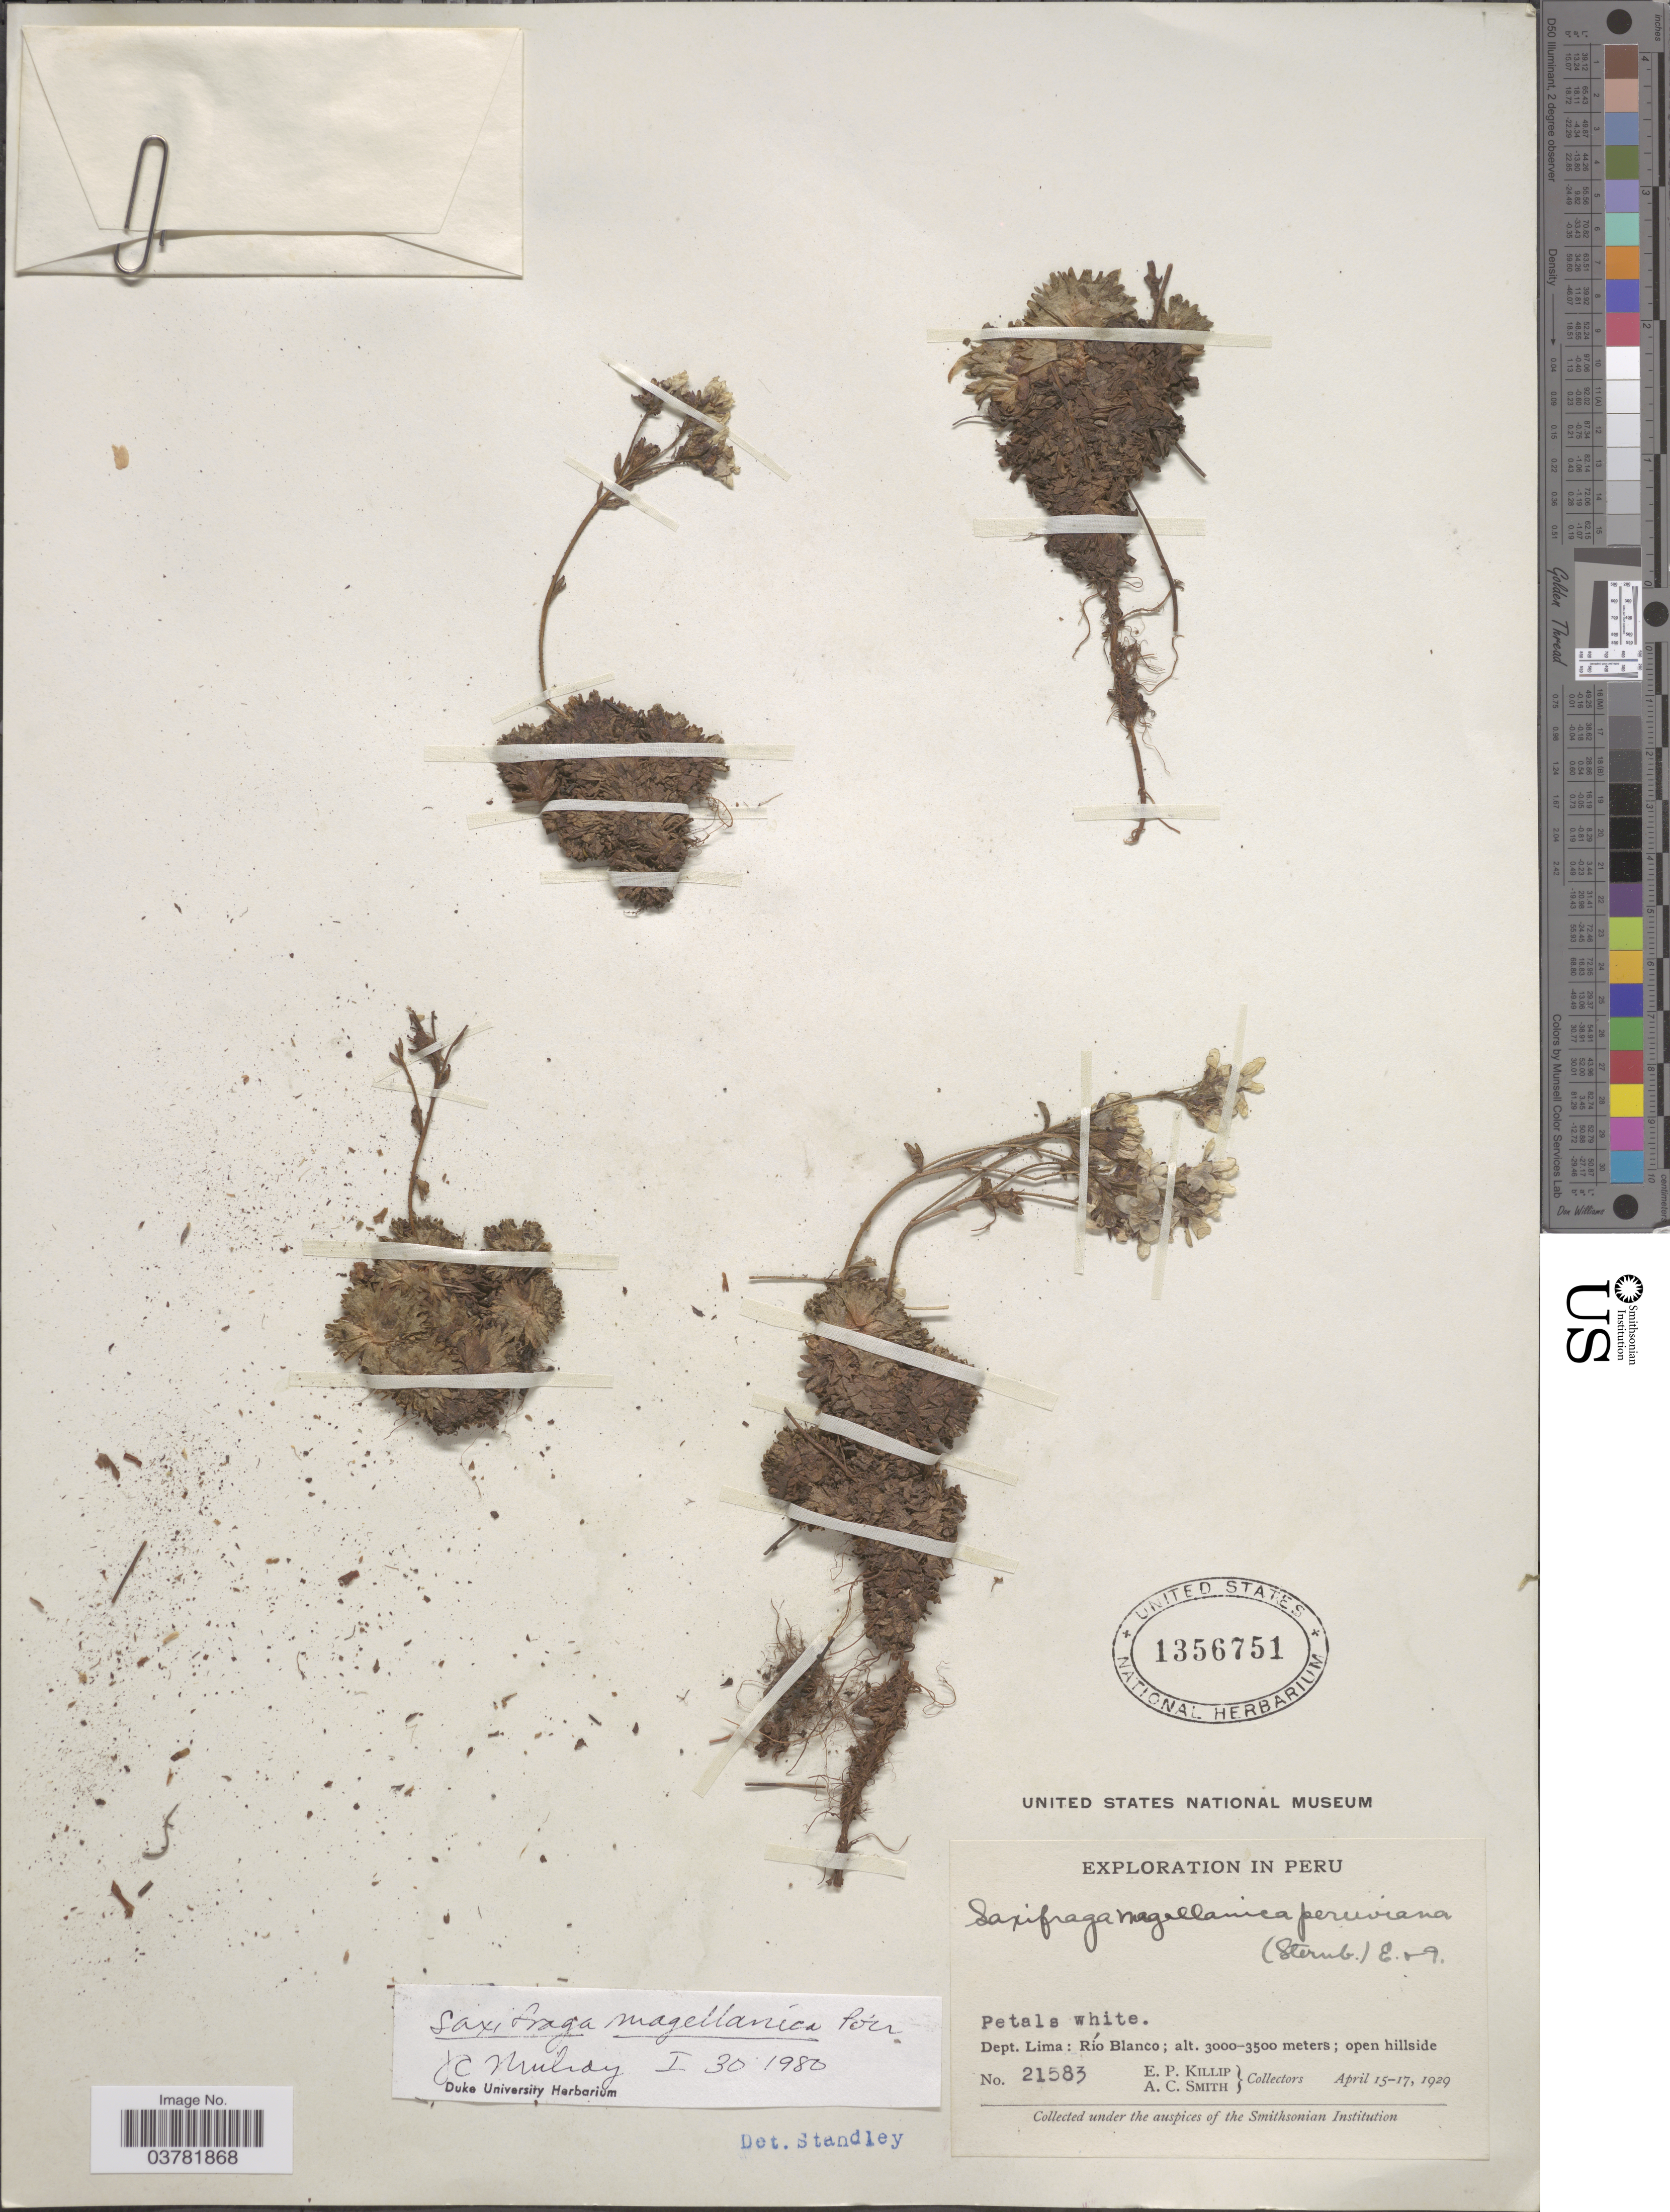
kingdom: Plantae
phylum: Tracheophyta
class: Magnoliopsida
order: Saxifragales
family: Saxifragaceae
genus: Saxifraga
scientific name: Saxifraga magellanica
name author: Poir.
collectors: E. P. Killip & A. C. Smith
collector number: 21583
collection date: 1929-04-15/1929-04-17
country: Peru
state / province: Lima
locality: Exploration in Peru. Dept. Lima: Río Blanco; open hillside.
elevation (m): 3000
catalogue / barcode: US 1356751